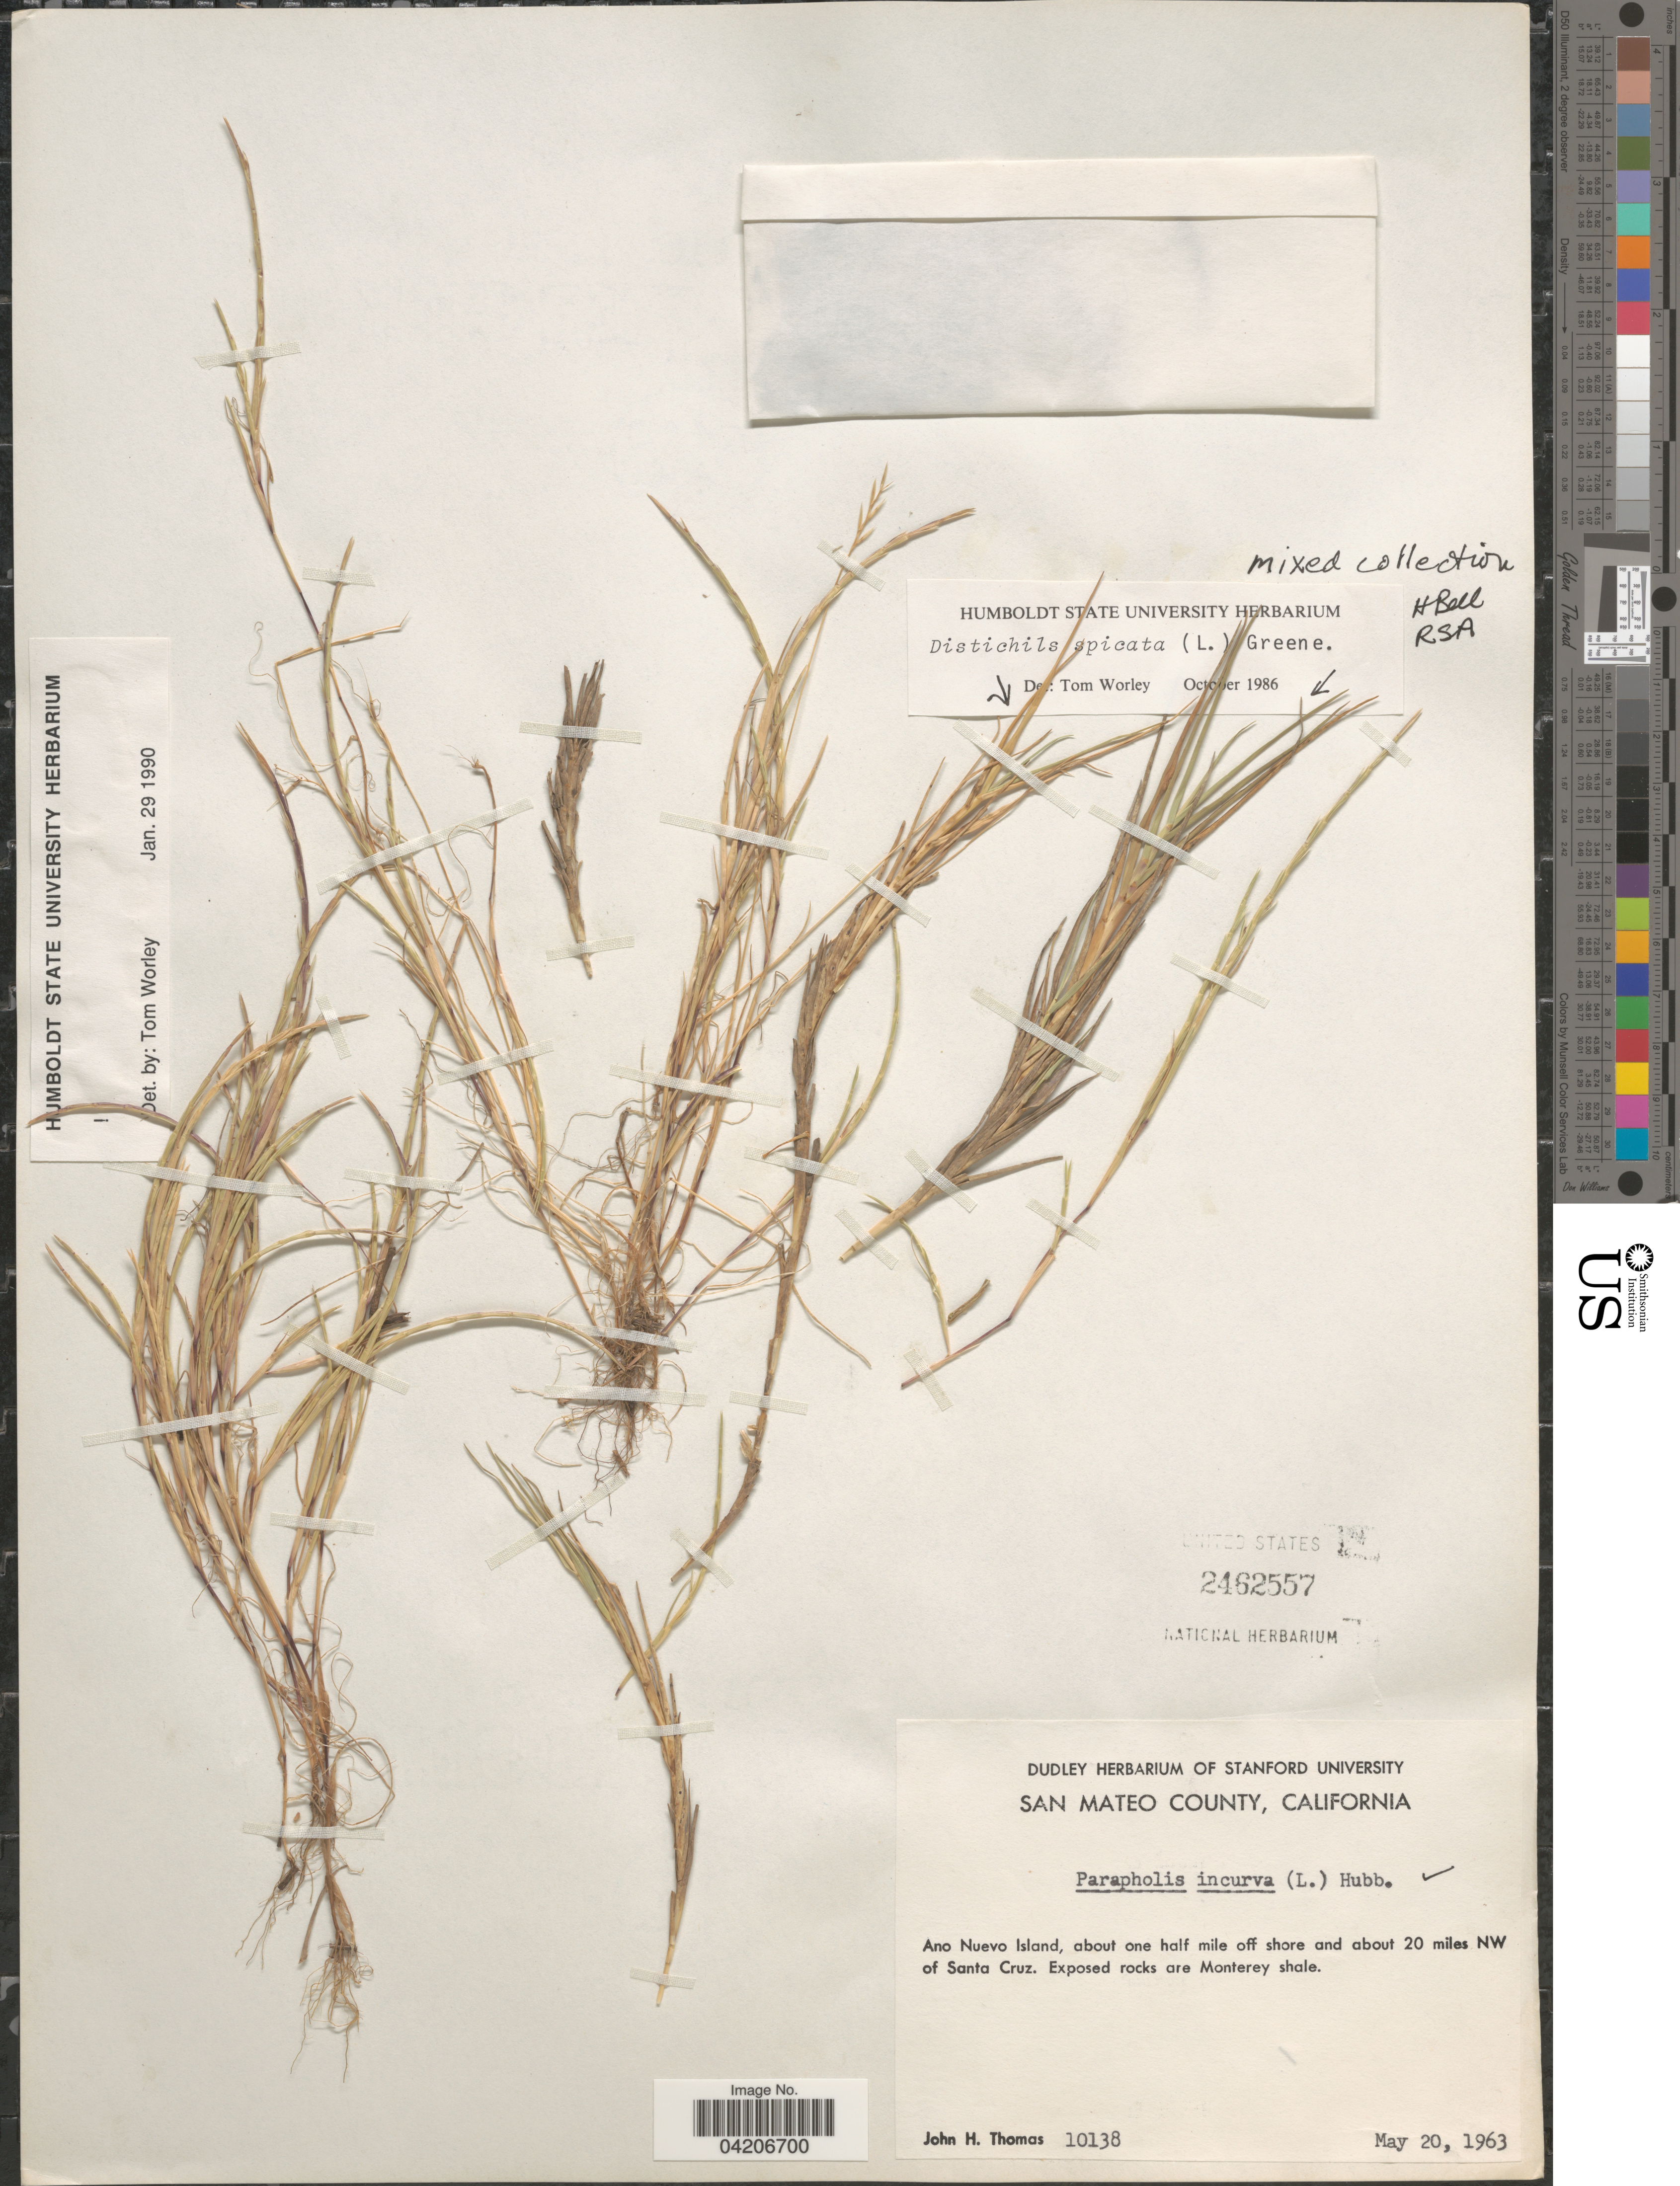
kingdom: Plantae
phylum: Tracheophyta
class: Liliopsida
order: Poales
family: Poaceae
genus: Distichlis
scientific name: Distichlis spicata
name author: (L.) Greene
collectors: J. H. Thomas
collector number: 10138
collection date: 1963-05-20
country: United States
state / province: California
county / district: San Mateo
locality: San Mateo County. Ano Nuevo Island, about one half mile off shore and about 20 miles NW of Santa Cruz.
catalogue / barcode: US 2462557